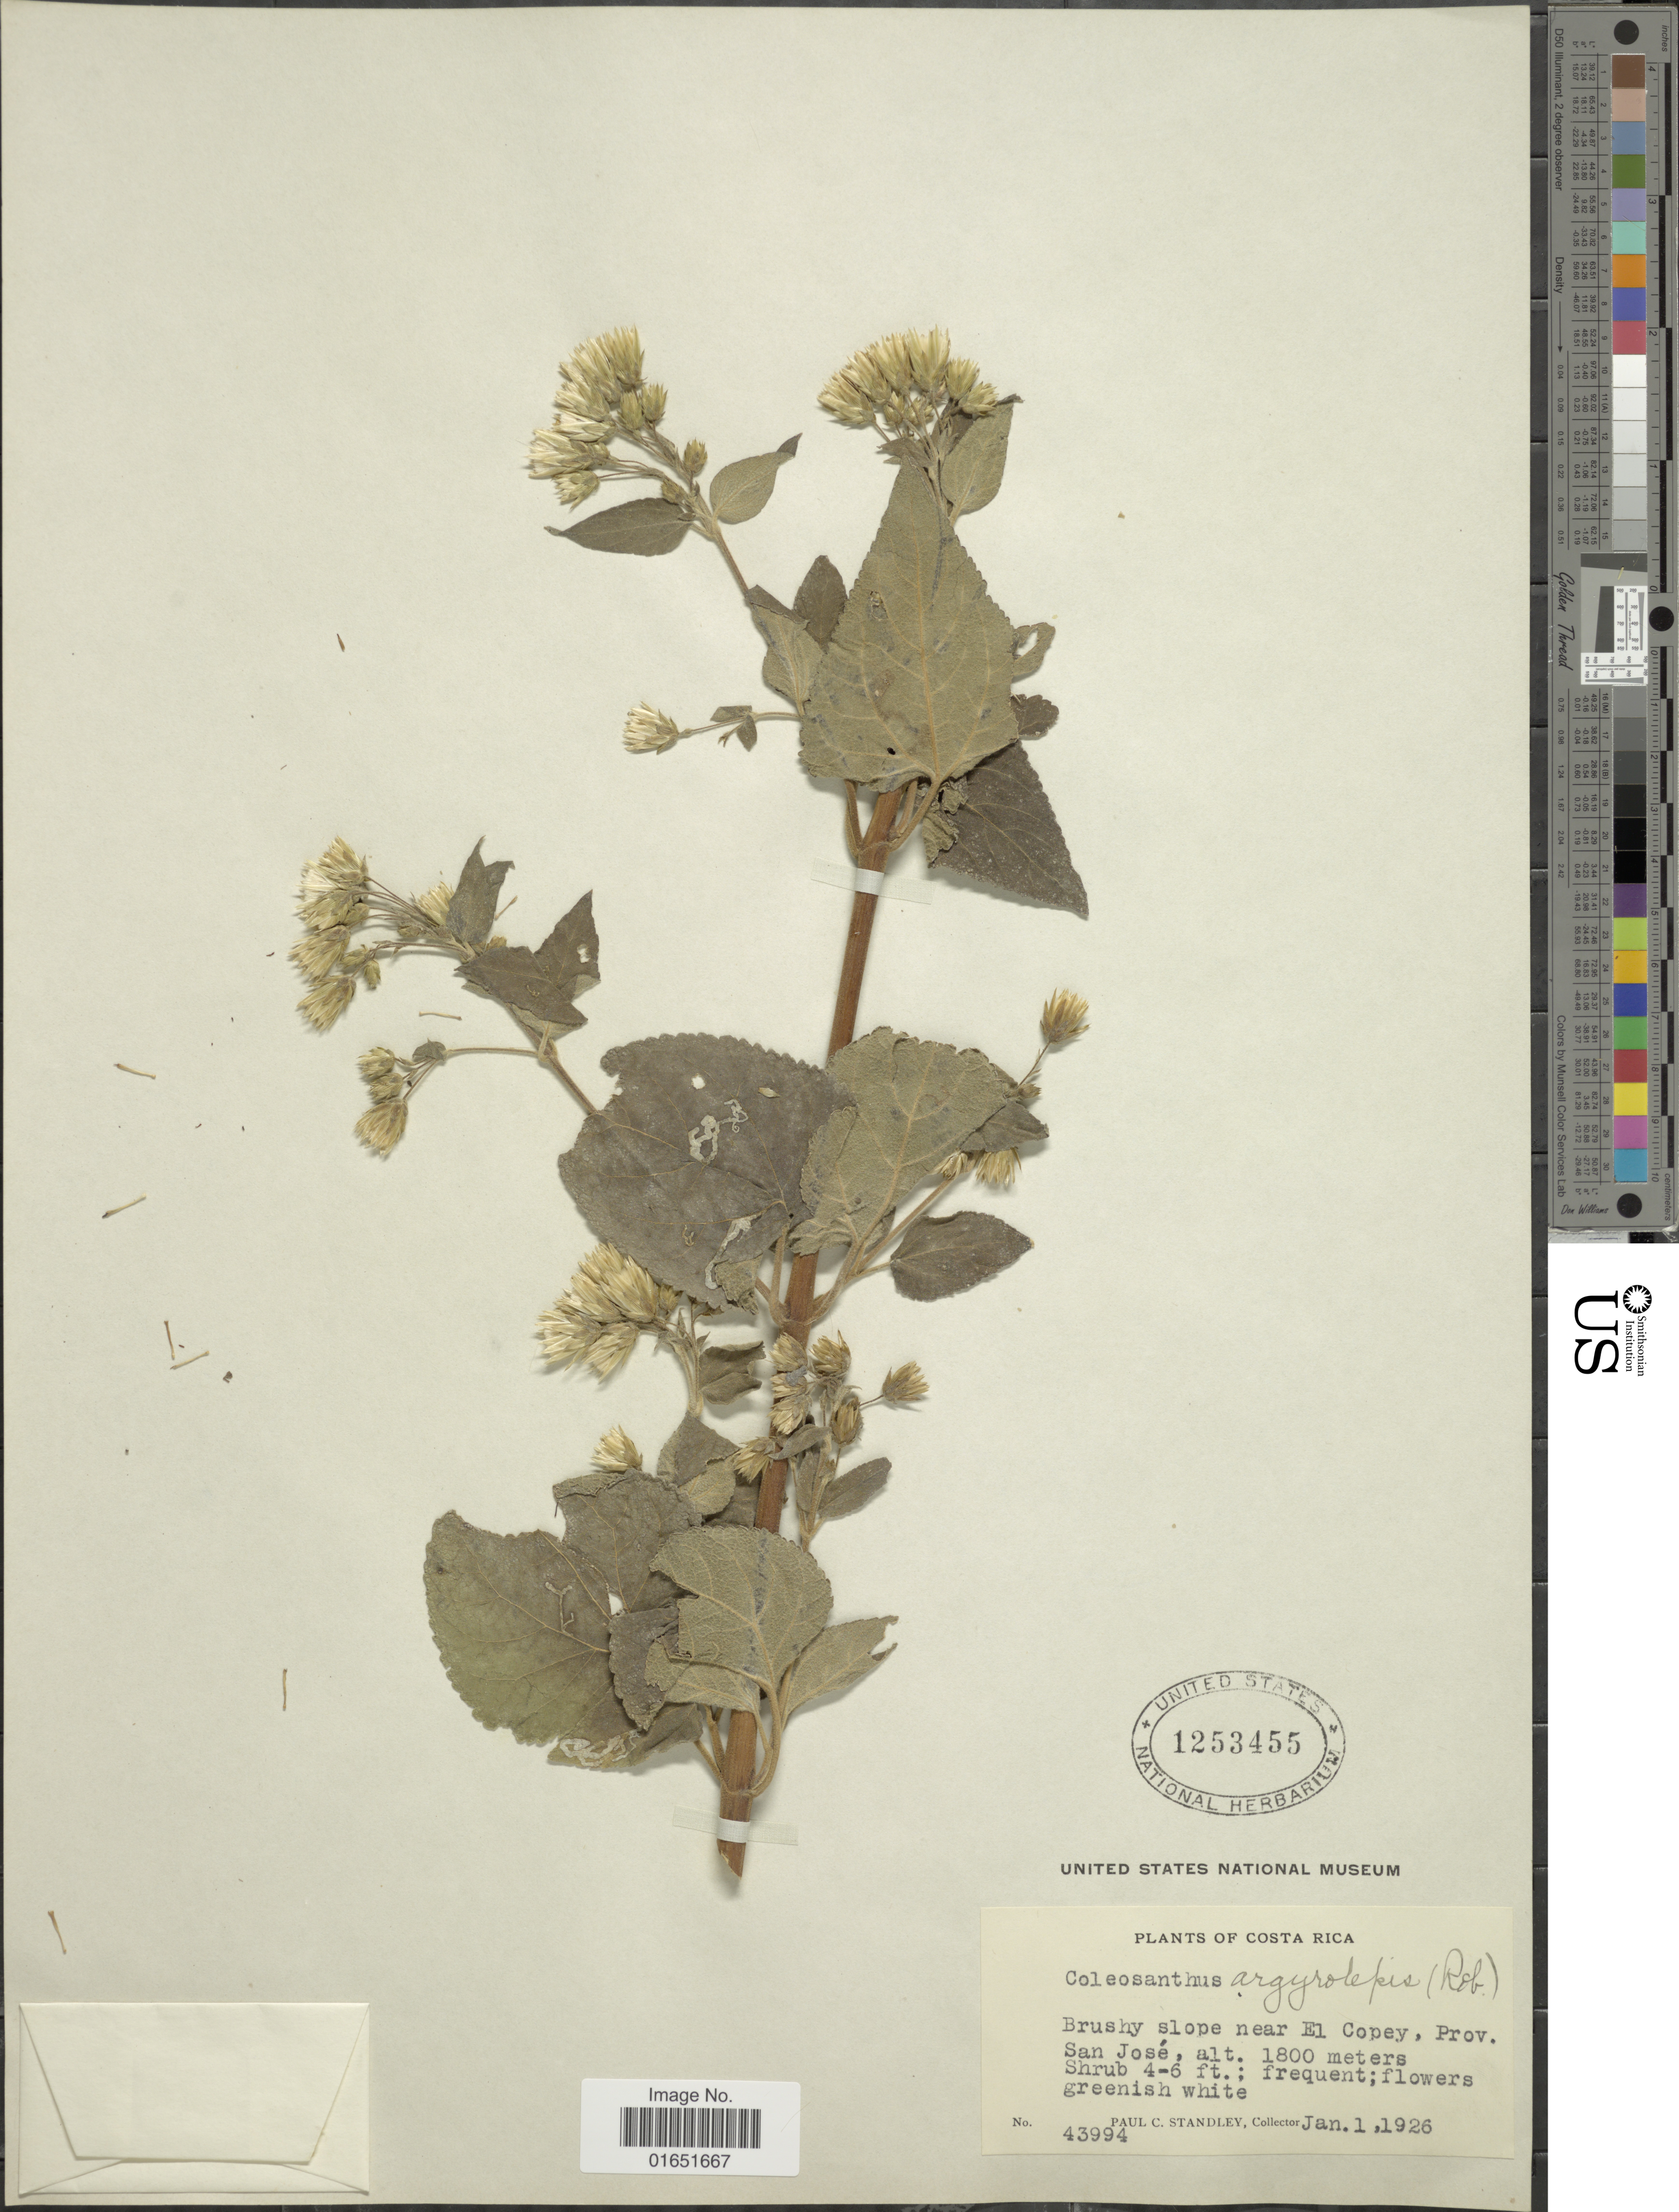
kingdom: Plantae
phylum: Tracheophyta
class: Magnoliopsida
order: Asterales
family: Asteraceae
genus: Brickellia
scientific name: Brickellia argyrolepis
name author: B.L. Rob.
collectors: P. C. Standley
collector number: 43994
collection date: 1926-01-01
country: Costa Rica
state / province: San José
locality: Brushy slope near El Copey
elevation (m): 1800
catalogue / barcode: US 1253455